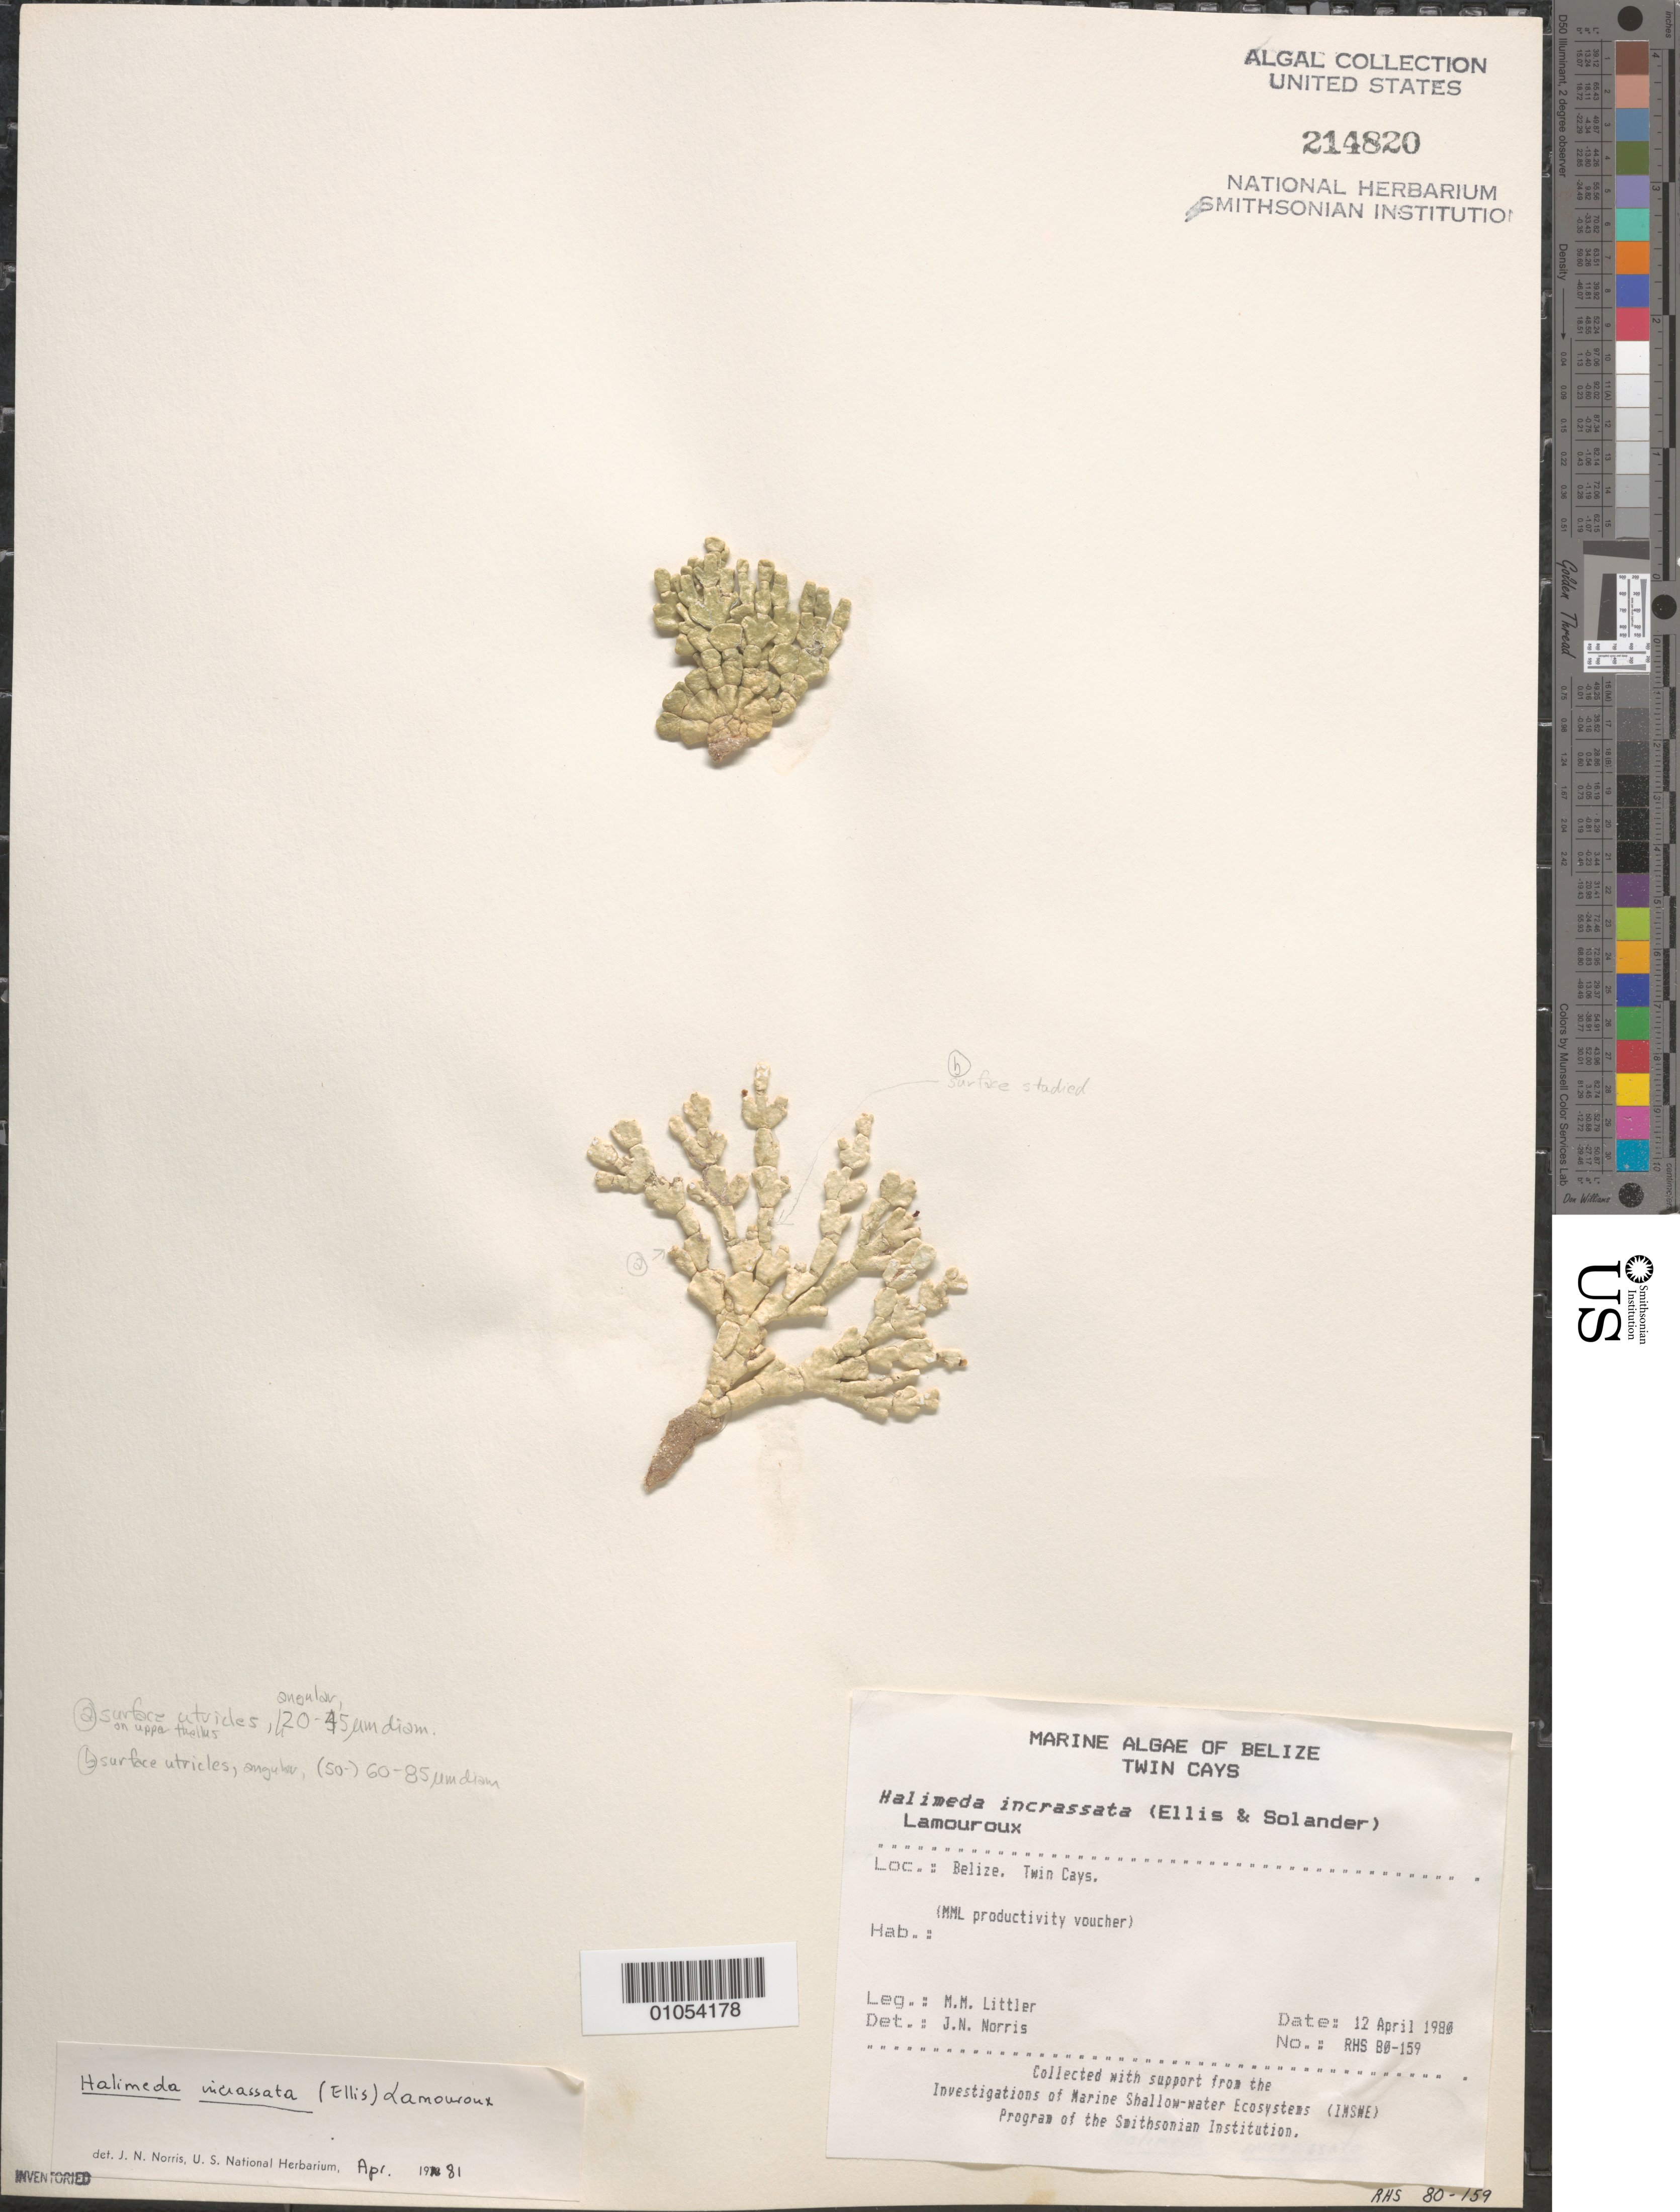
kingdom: Plantae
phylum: Chlorophyta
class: Ulvophyceae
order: Bryopsidales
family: Halimedaceae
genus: Halimeda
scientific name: Halimeda incrassata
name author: (J. Ellis) J.V.Lamouroux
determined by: Norris, James N.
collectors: M. M. Littler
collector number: RHS 80-159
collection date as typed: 12 Apr 1980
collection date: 1980-04-12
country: Belize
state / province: Stann Creek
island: Twin Cays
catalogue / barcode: US 214820